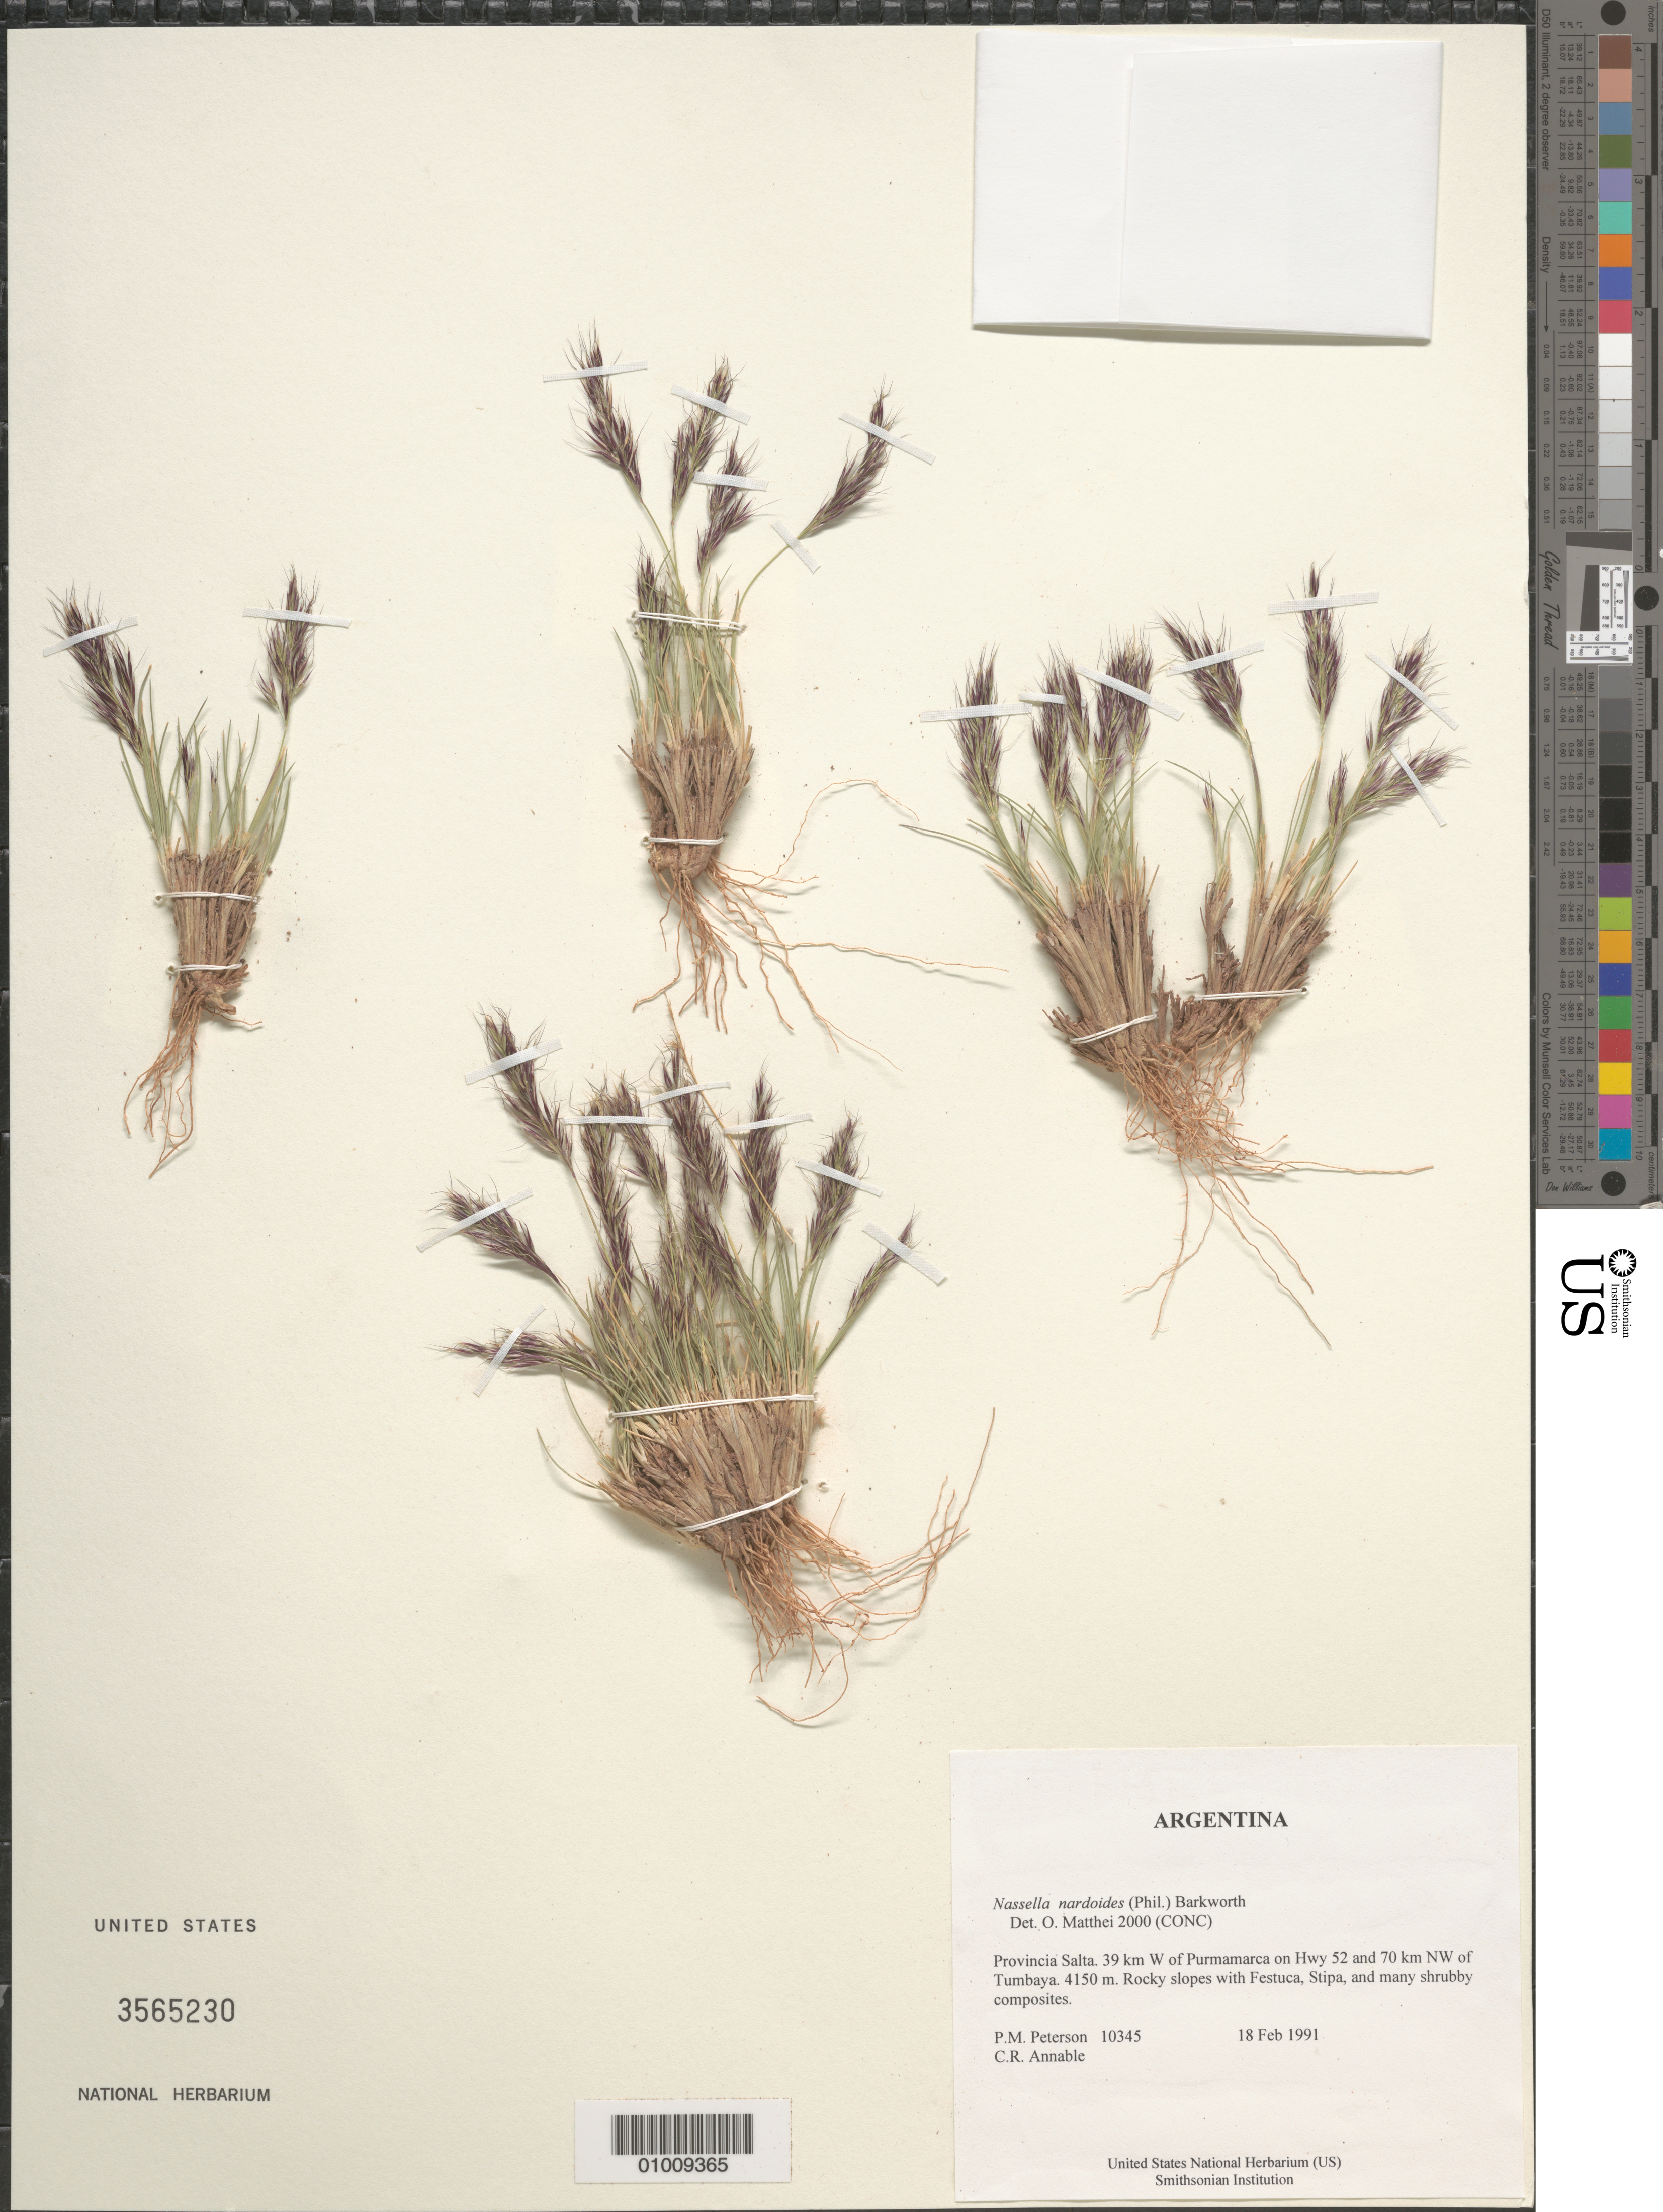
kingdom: Plantae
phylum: Tracheophyta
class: Liliopsida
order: Poales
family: Poaceae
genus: Nassella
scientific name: Nassella nardoides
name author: (Phil.) Barkworth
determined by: Matthei, O. R.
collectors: P. M. Peterson & C. R. Annable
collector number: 10345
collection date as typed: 18 Feb 1991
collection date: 1991-02-18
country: Argentina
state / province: Salta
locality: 39 km W of Purmamarca on Hwy 52 and 70 km NW of Tumbaya.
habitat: Rocky slopes with Festuca, Stipa, and many shruby composites.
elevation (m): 4150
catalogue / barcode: US 3565230